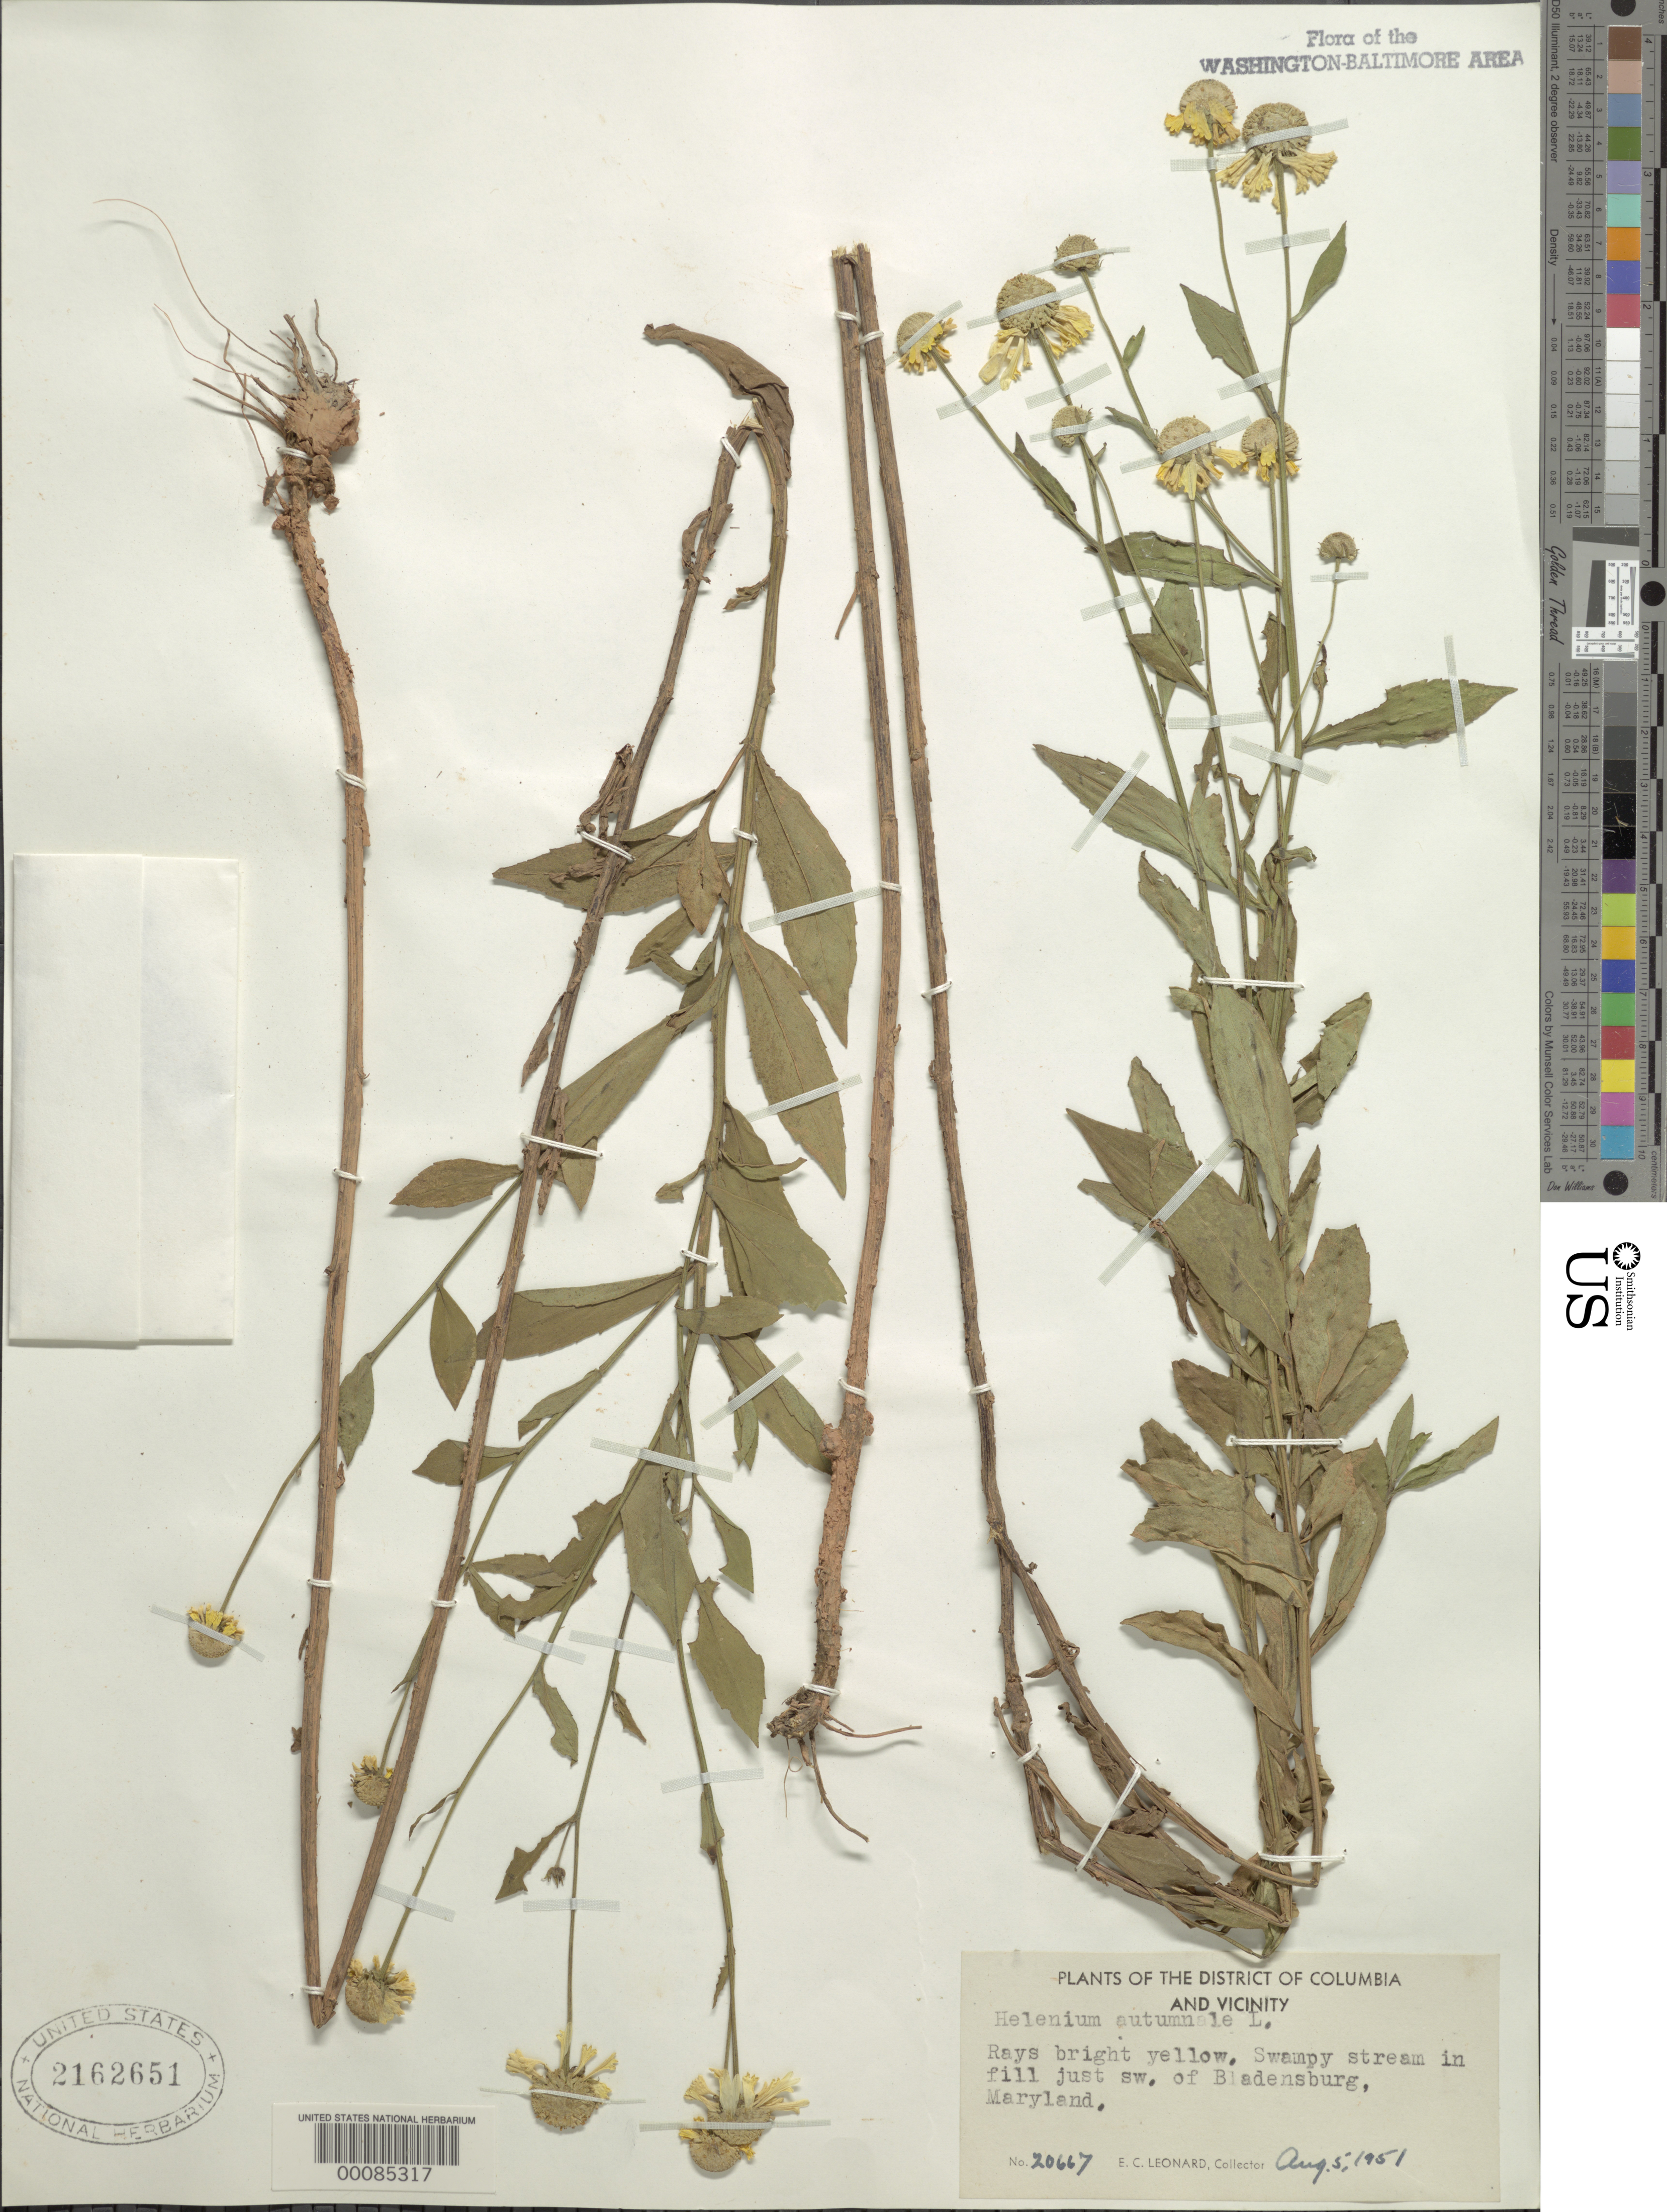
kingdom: Plantae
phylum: Tracheophyta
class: Magnoliopsida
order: Asterales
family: Asteraceae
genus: Helenium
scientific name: Helenium autumnale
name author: L.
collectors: E. C. Leonard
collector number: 20667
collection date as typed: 05 Aug 1951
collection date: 1951-08-05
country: United States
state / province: Maryland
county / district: Prince George's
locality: SW of Bladensburg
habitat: Swampy stream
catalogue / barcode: US 2162651